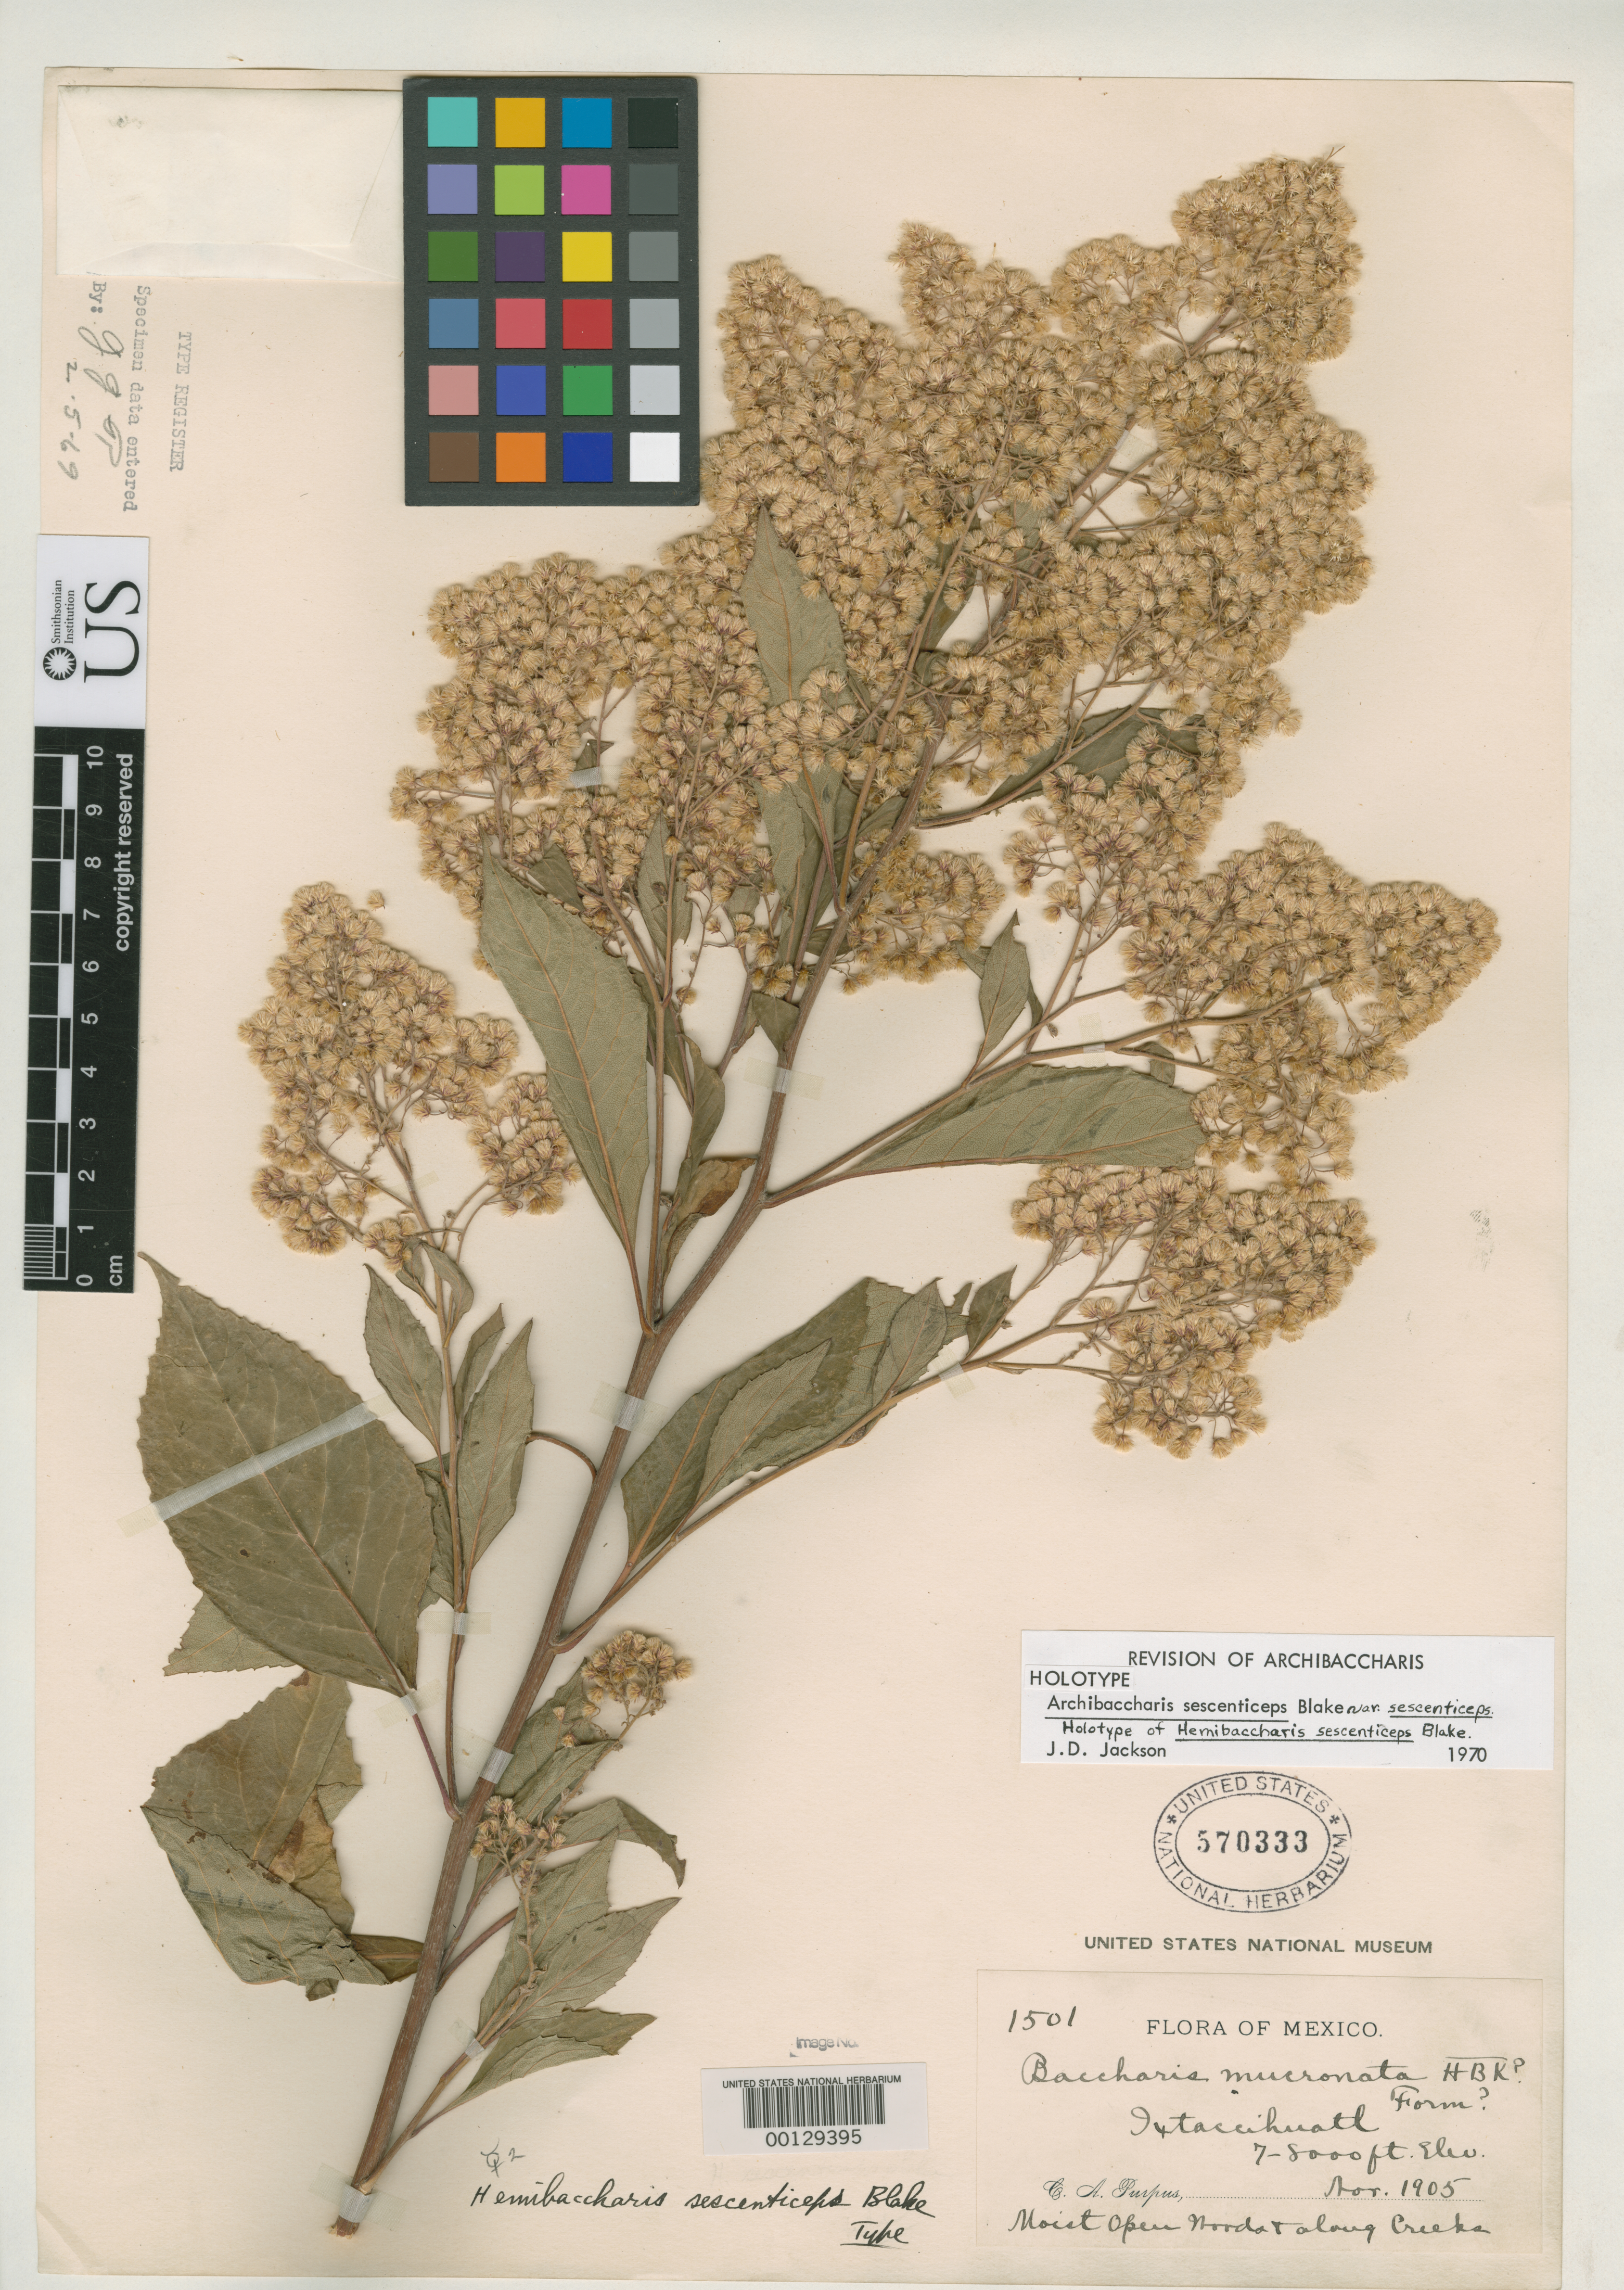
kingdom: Plantae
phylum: Tracheophyta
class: Magnoliopsida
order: Asterales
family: Asteraceae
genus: Hemibaccharis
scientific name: Hemibaccharis sescenticeps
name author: S.F. Blake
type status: Holotype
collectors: C. A. Purpus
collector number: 1501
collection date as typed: Nov 1905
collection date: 1905-11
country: Mexico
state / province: México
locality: Mt. Ixtaccihuatl.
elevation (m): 2135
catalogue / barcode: US 570333